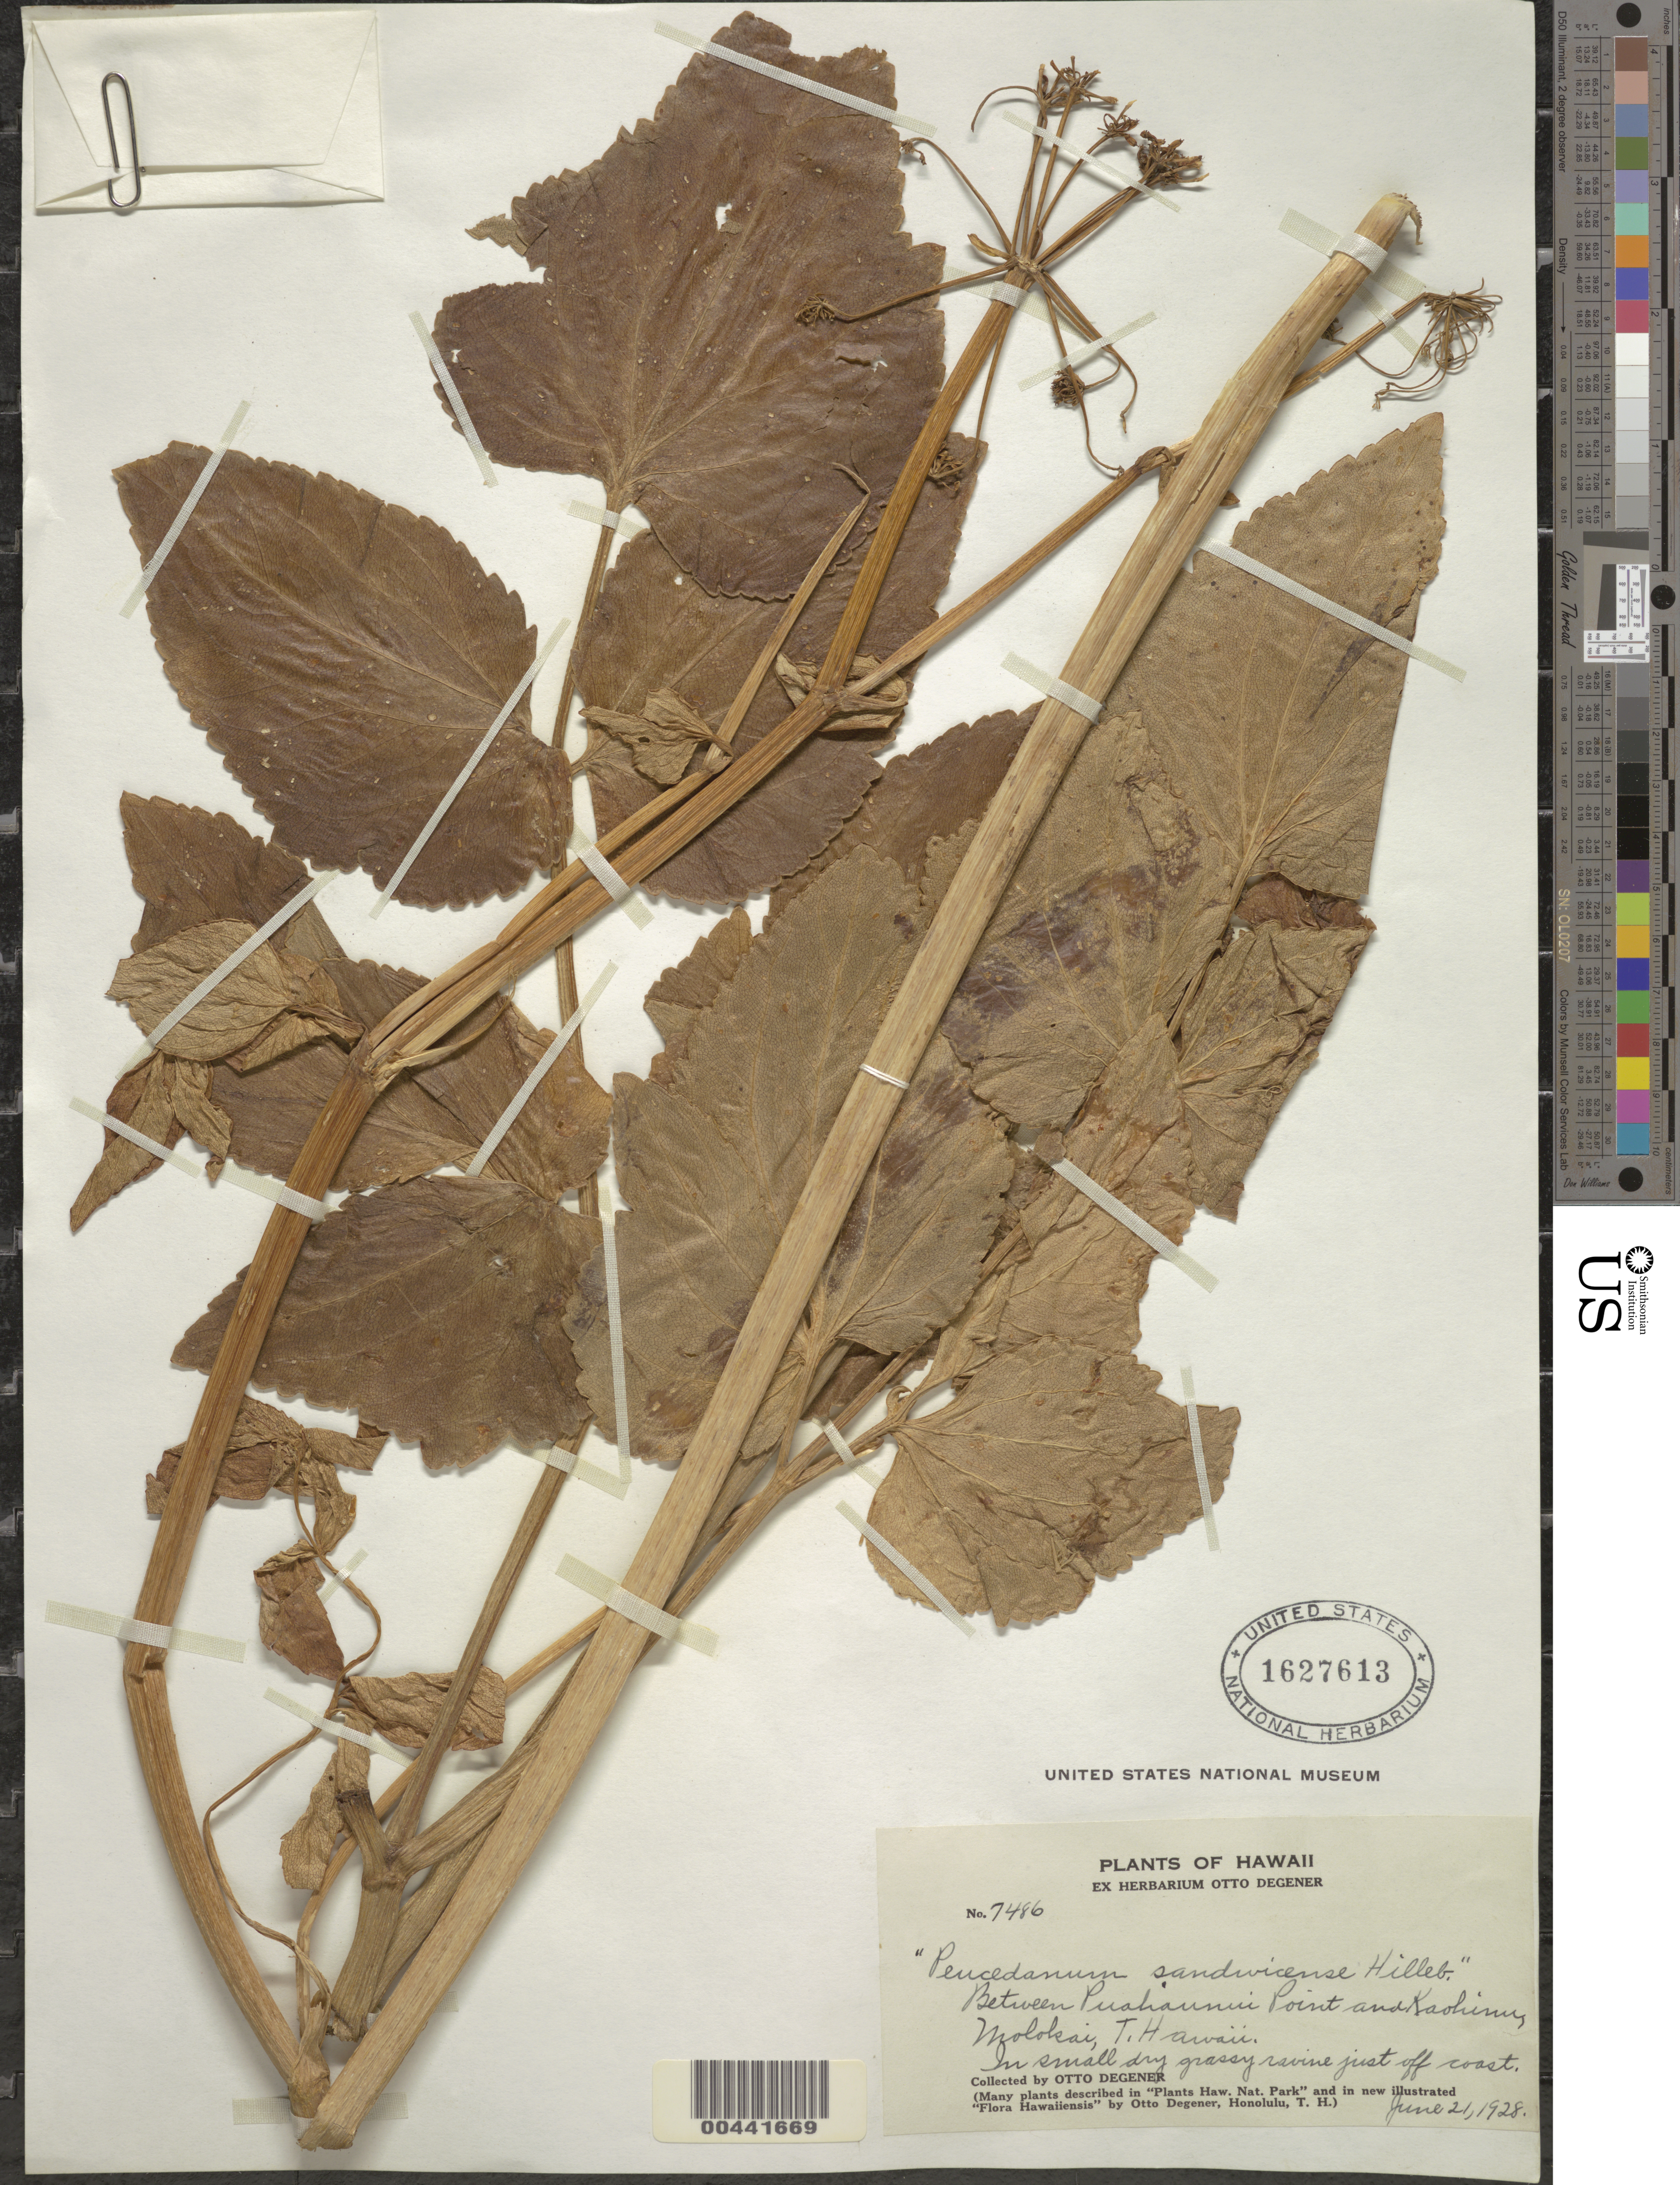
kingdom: Plantae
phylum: Tracheophyta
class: Magnoliopsida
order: Apiales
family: Apiaceae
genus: Peucedanum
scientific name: Peucedanum sandwicense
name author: Hillebr.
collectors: O. Degener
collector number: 7486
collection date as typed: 21 Jun 1928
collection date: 1928-06-21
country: United States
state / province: Hawaii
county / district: Maui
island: Moloka'i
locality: Between Puahaunui Point and Kaohinu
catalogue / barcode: US 1627613